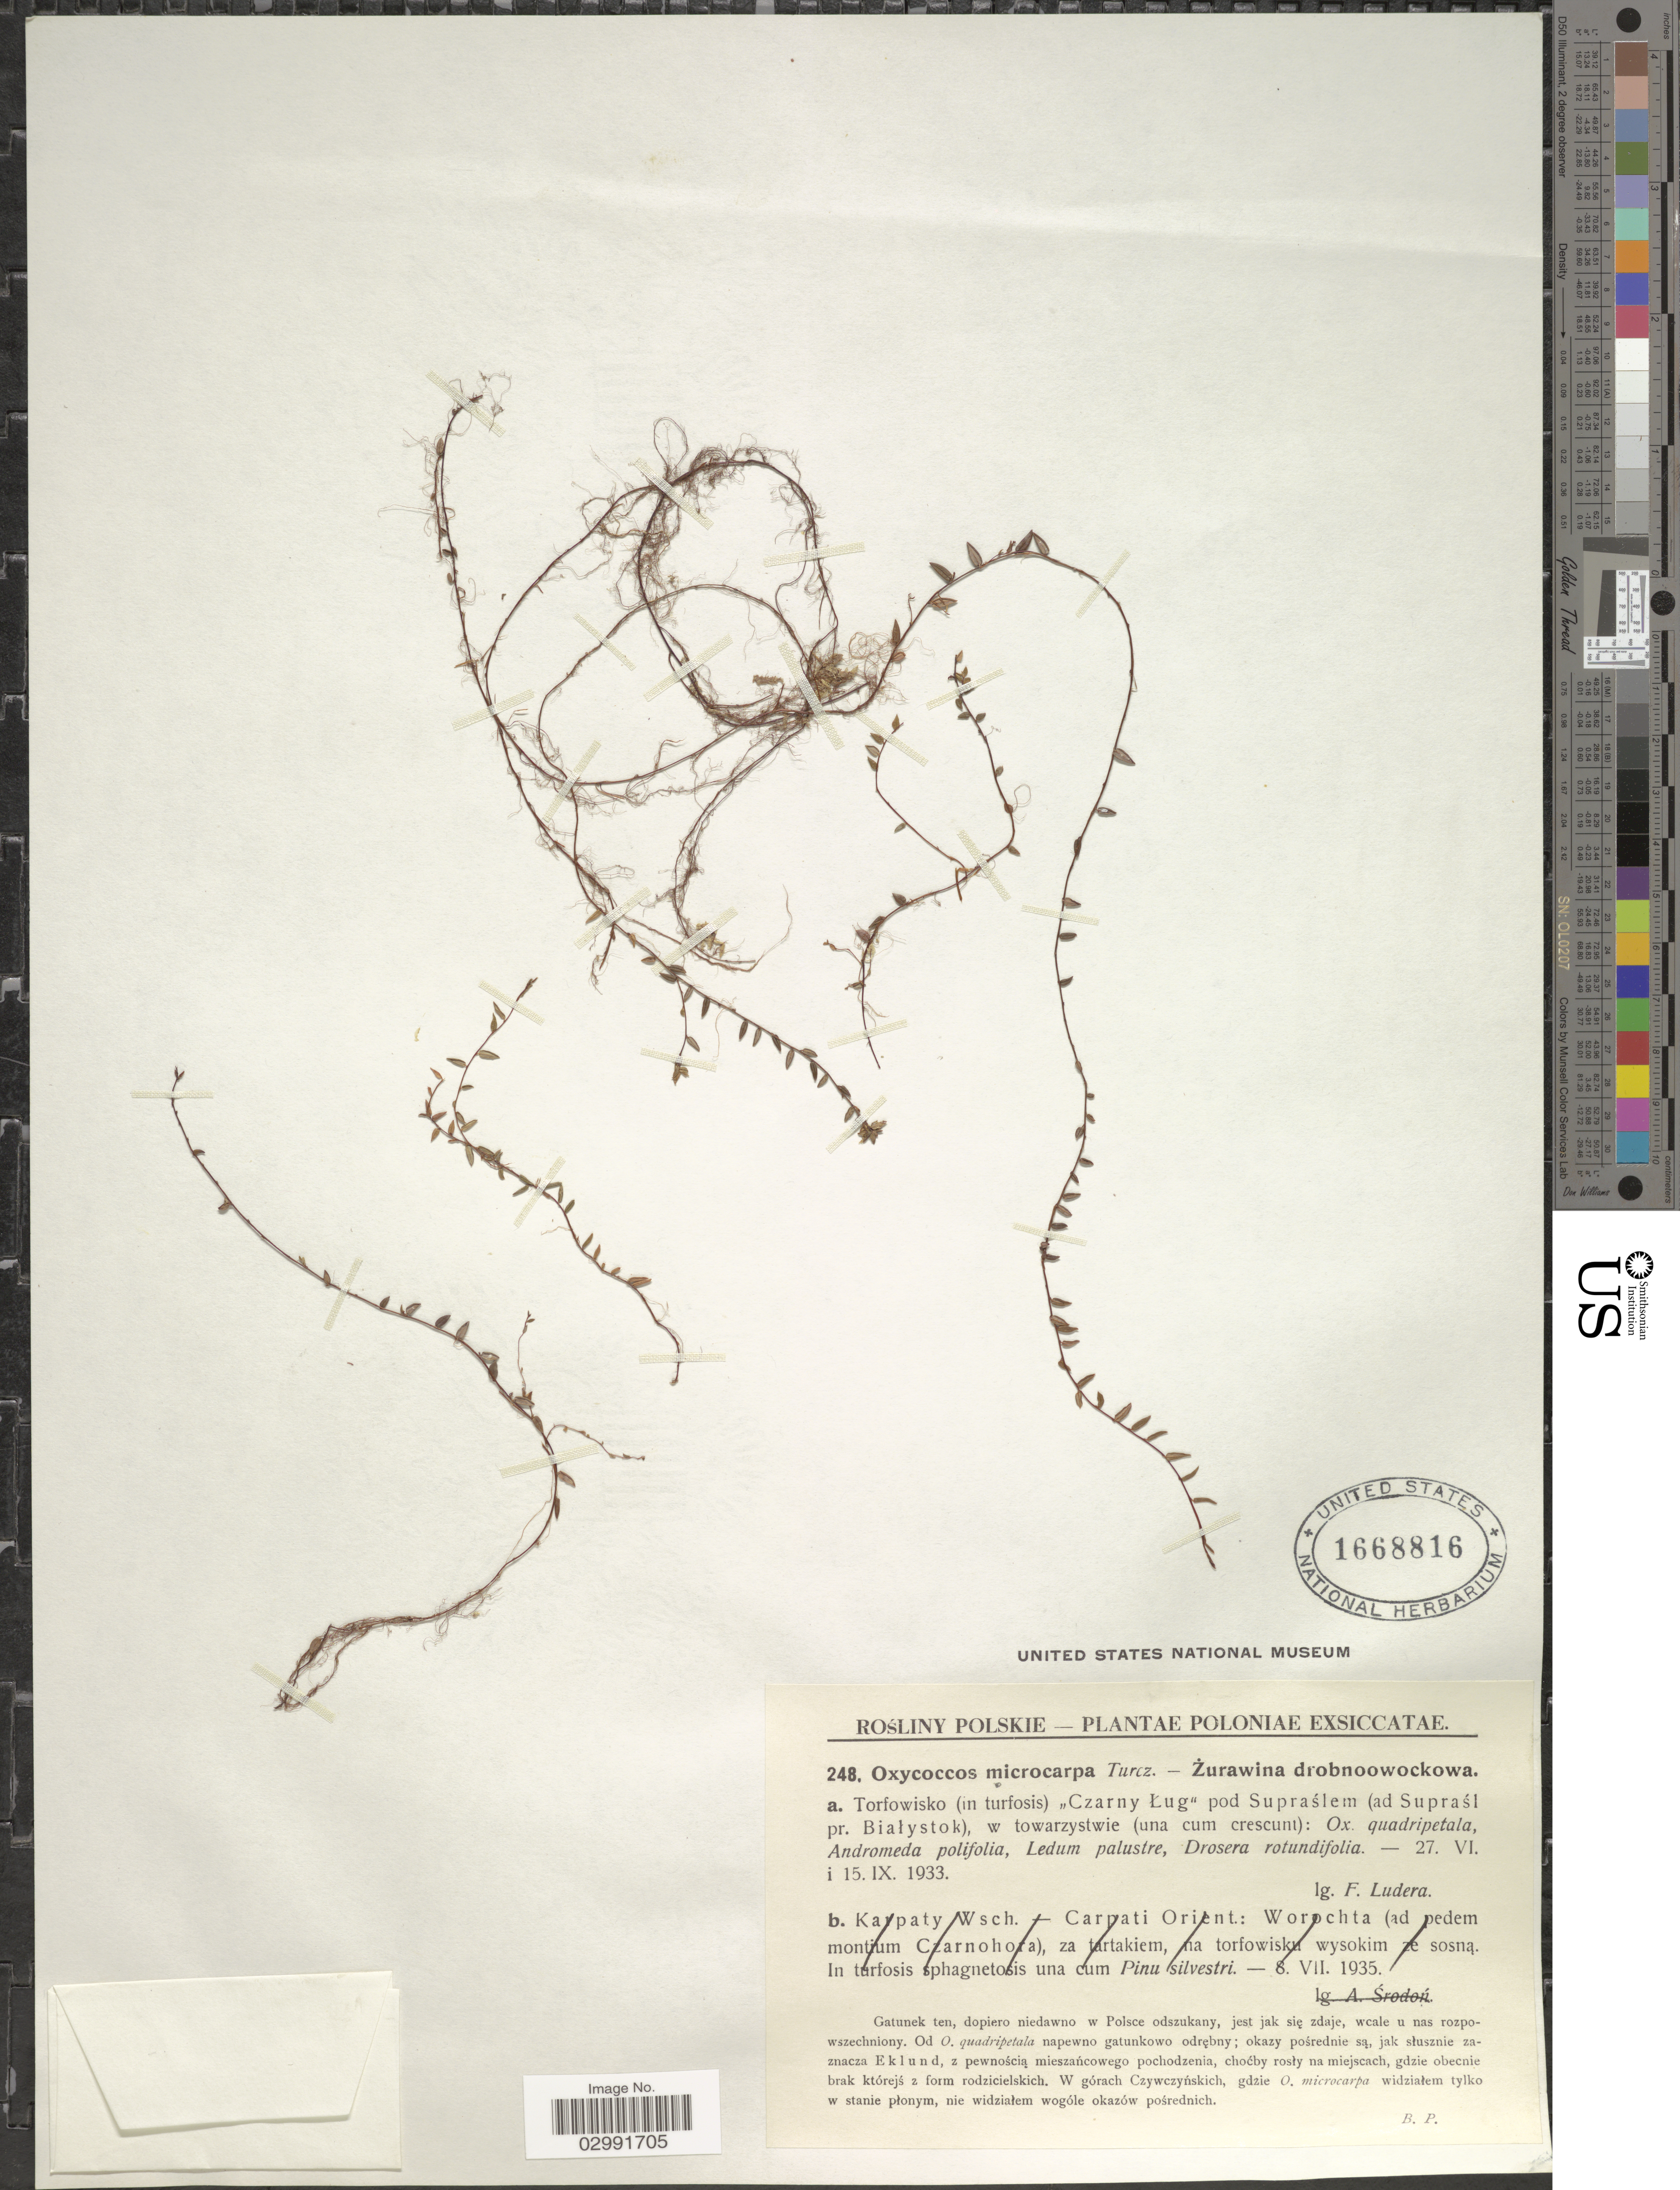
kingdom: Plantae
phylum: Tracheophyta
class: Magnoliopsida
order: Ericales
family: Ericaceae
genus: Vaccinium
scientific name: Vaccinium macrocarpon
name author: Aiton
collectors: F. Ludera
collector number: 248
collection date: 1933-06-27/1933-09-15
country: Poland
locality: Torfowisko (in turfosis) "Czarny Lug" pod Supraslem (ad Suprasl pr. Bialystok), w towarzystwie (una cum crescunt).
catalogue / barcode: US 1668816